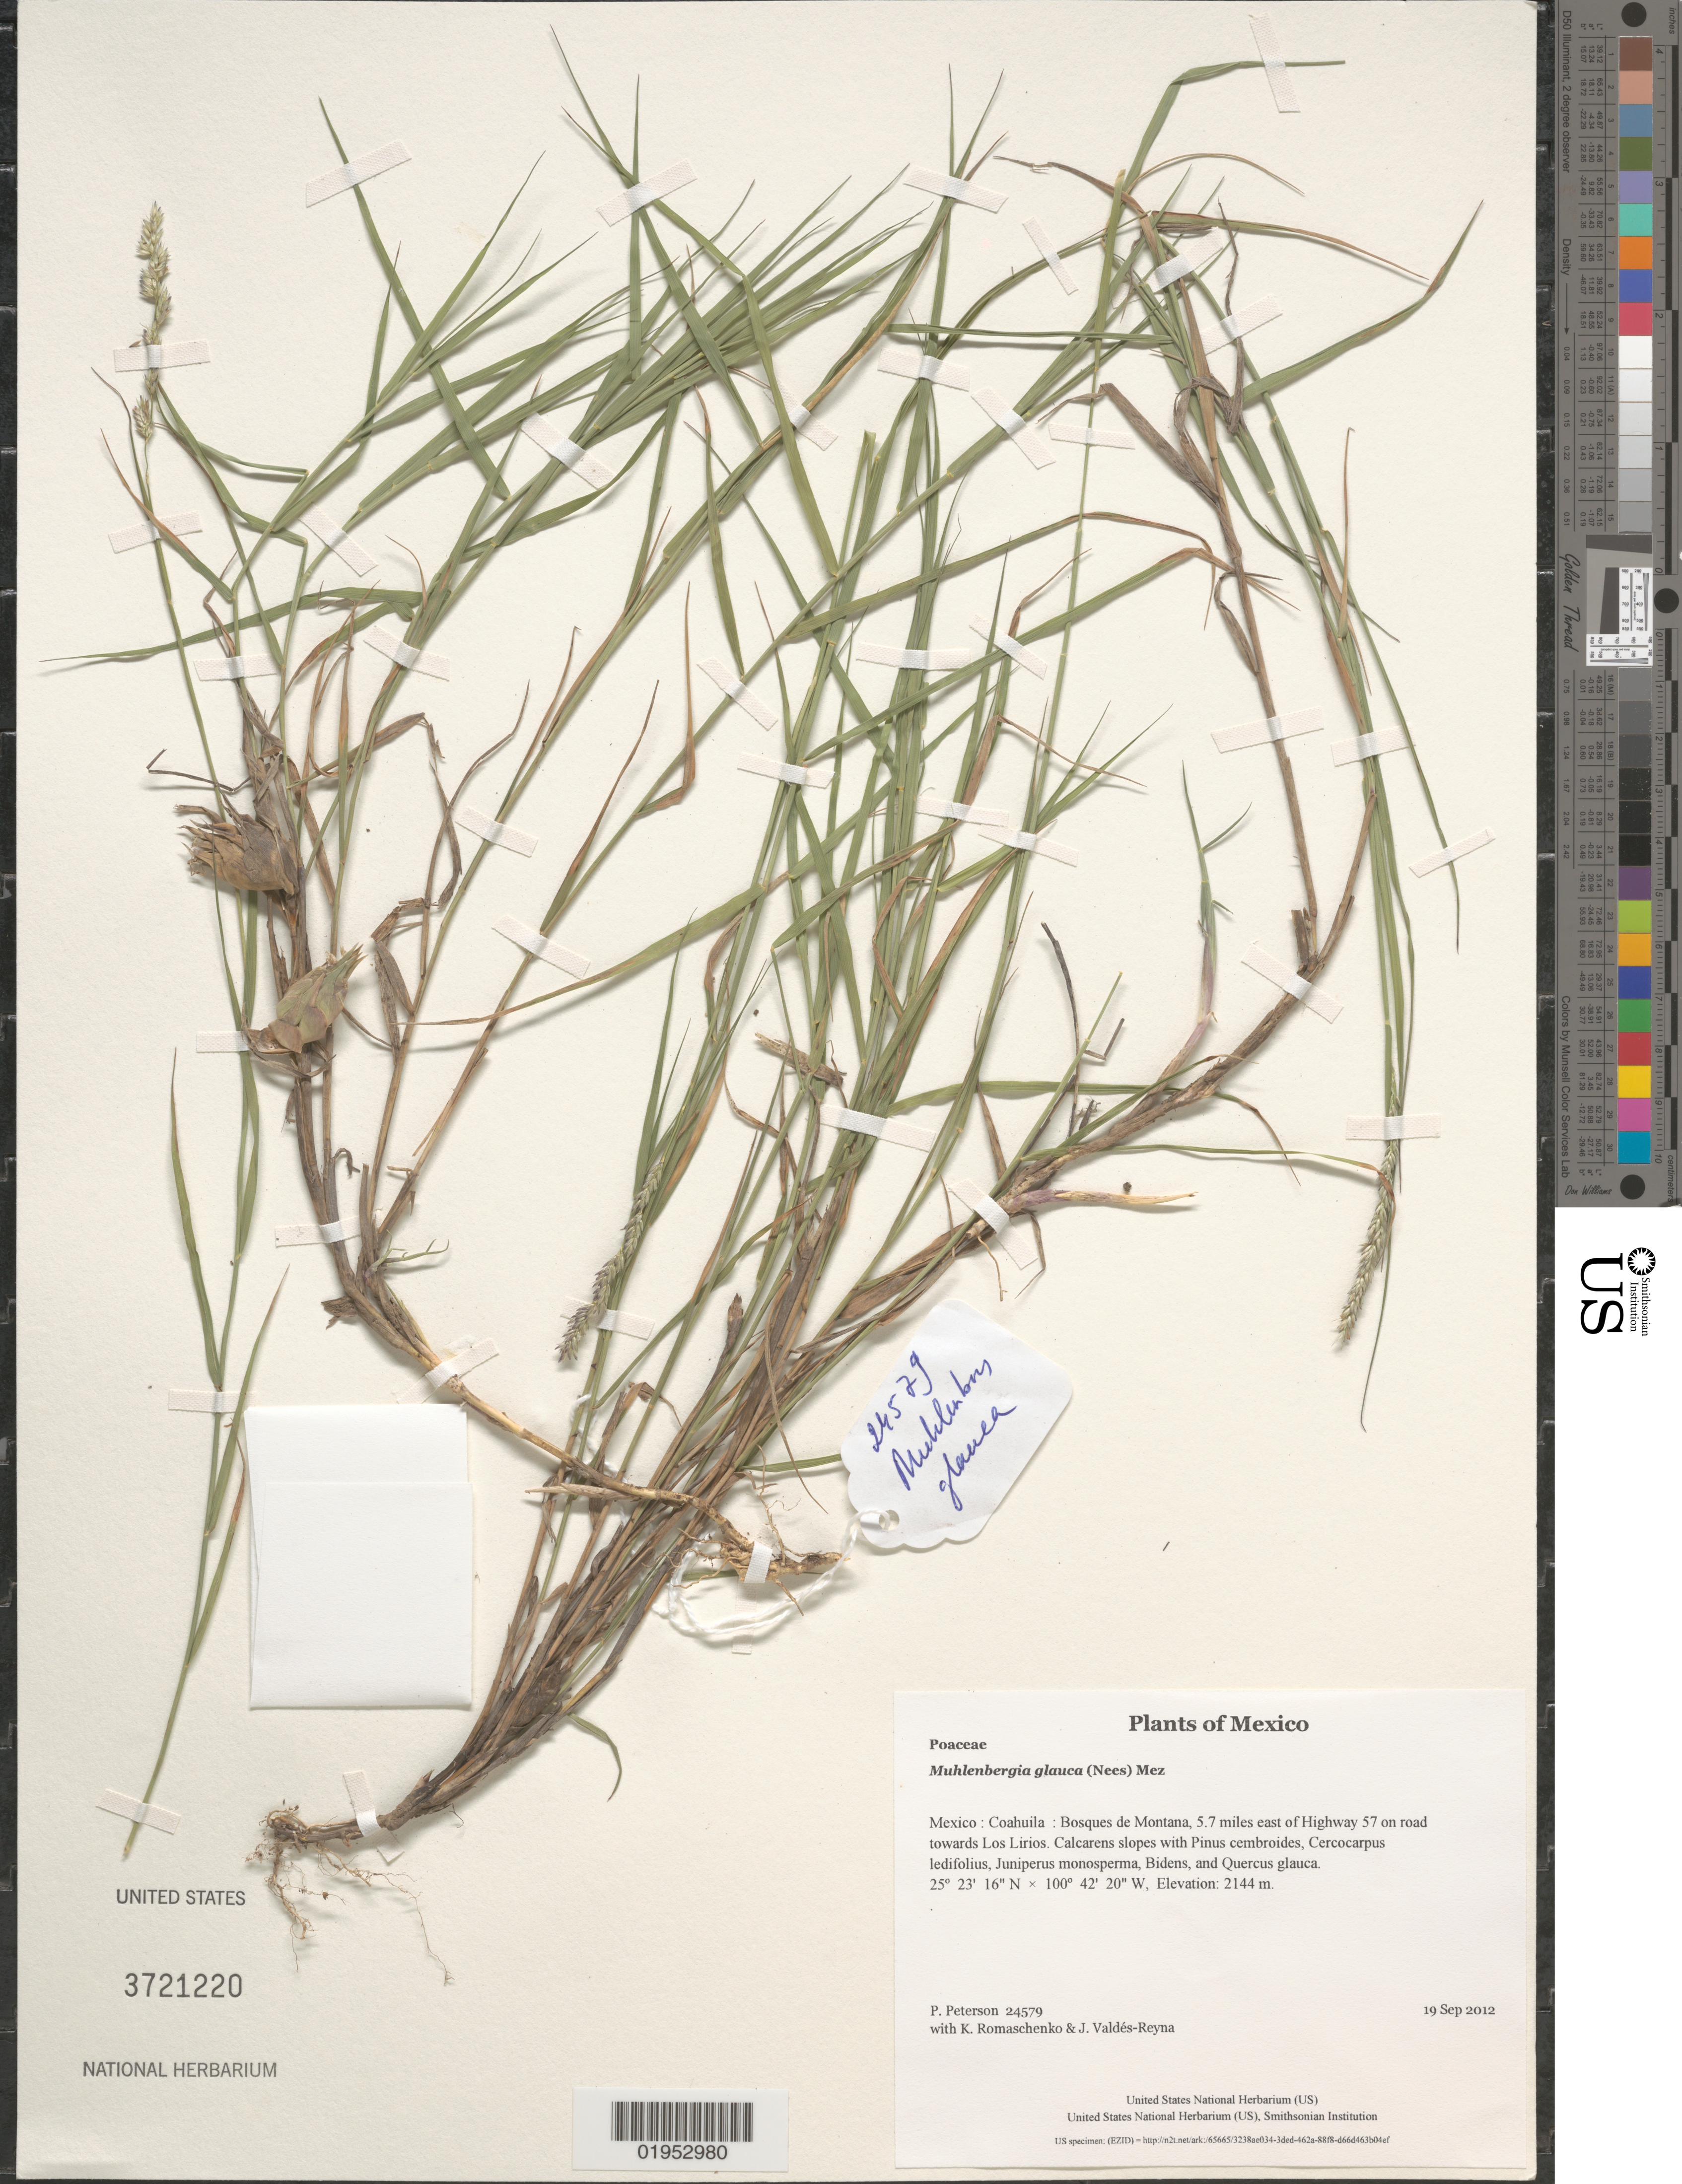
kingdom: Plantae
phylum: Tracheophyta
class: Liliopsida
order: Poales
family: Poaceae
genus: Muhlenbergia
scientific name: Muhlenbergia glauca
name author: (Nees) Mez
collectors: P. M. Peterson, K. Romaschenko & J. Valdés-Reyna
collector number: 24579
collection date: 2012-09-19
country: Mexico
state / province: Coahuila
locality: Bosques de Montana, 5.7 miles east of Highway 57 on road towards Los Lirios.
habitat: Calcarens slopes with Pinus cembroides, Cercocarpus ledifolius, Juniperus monosperma, Bidens, and Quercus glauca.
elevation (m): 2144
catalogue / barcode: US 3721220